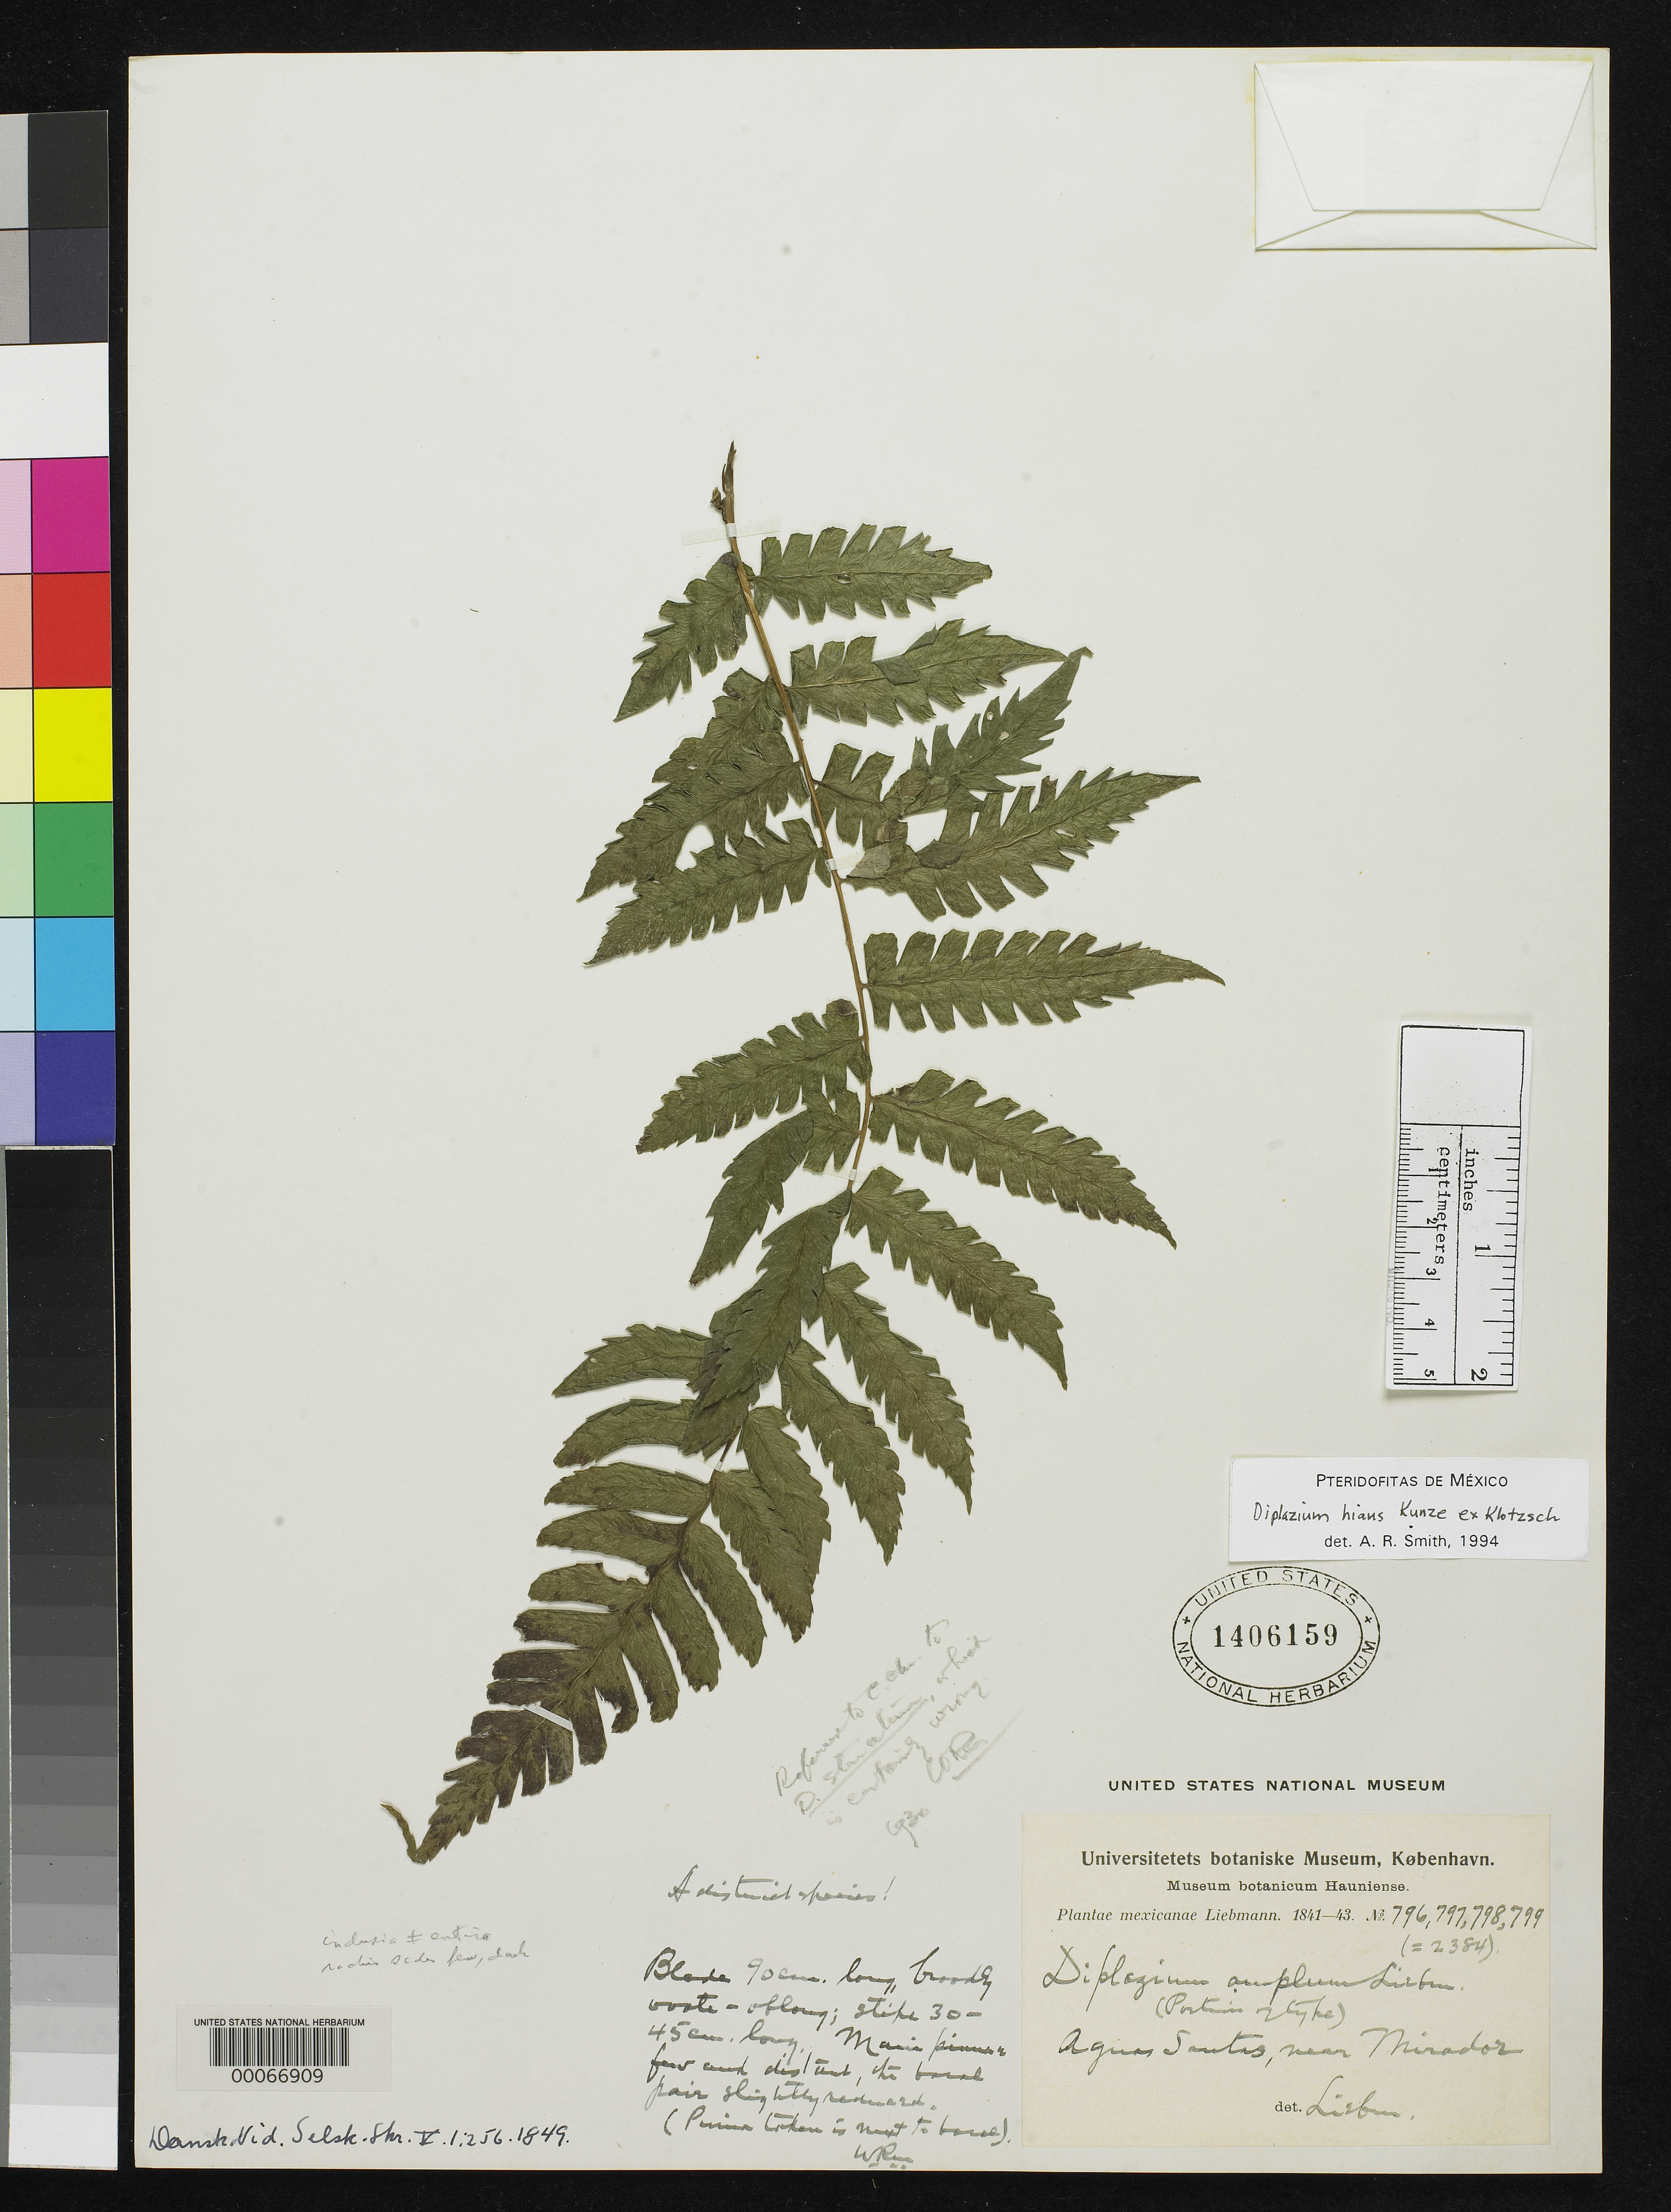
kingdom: Plantae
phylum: Tracheophyta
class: Polypodiopsida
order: Polypodiales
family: Athyriaceae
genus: Diplazium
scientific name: Diplazium amplum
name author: Liebm.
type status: Type Collection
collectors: F. M. Liebmann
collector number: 2384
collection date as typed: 1841 to -- --- 1843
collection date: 1841/1843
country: Mexico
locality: Agua Santos, near Mirador.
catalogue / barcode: US 1406159